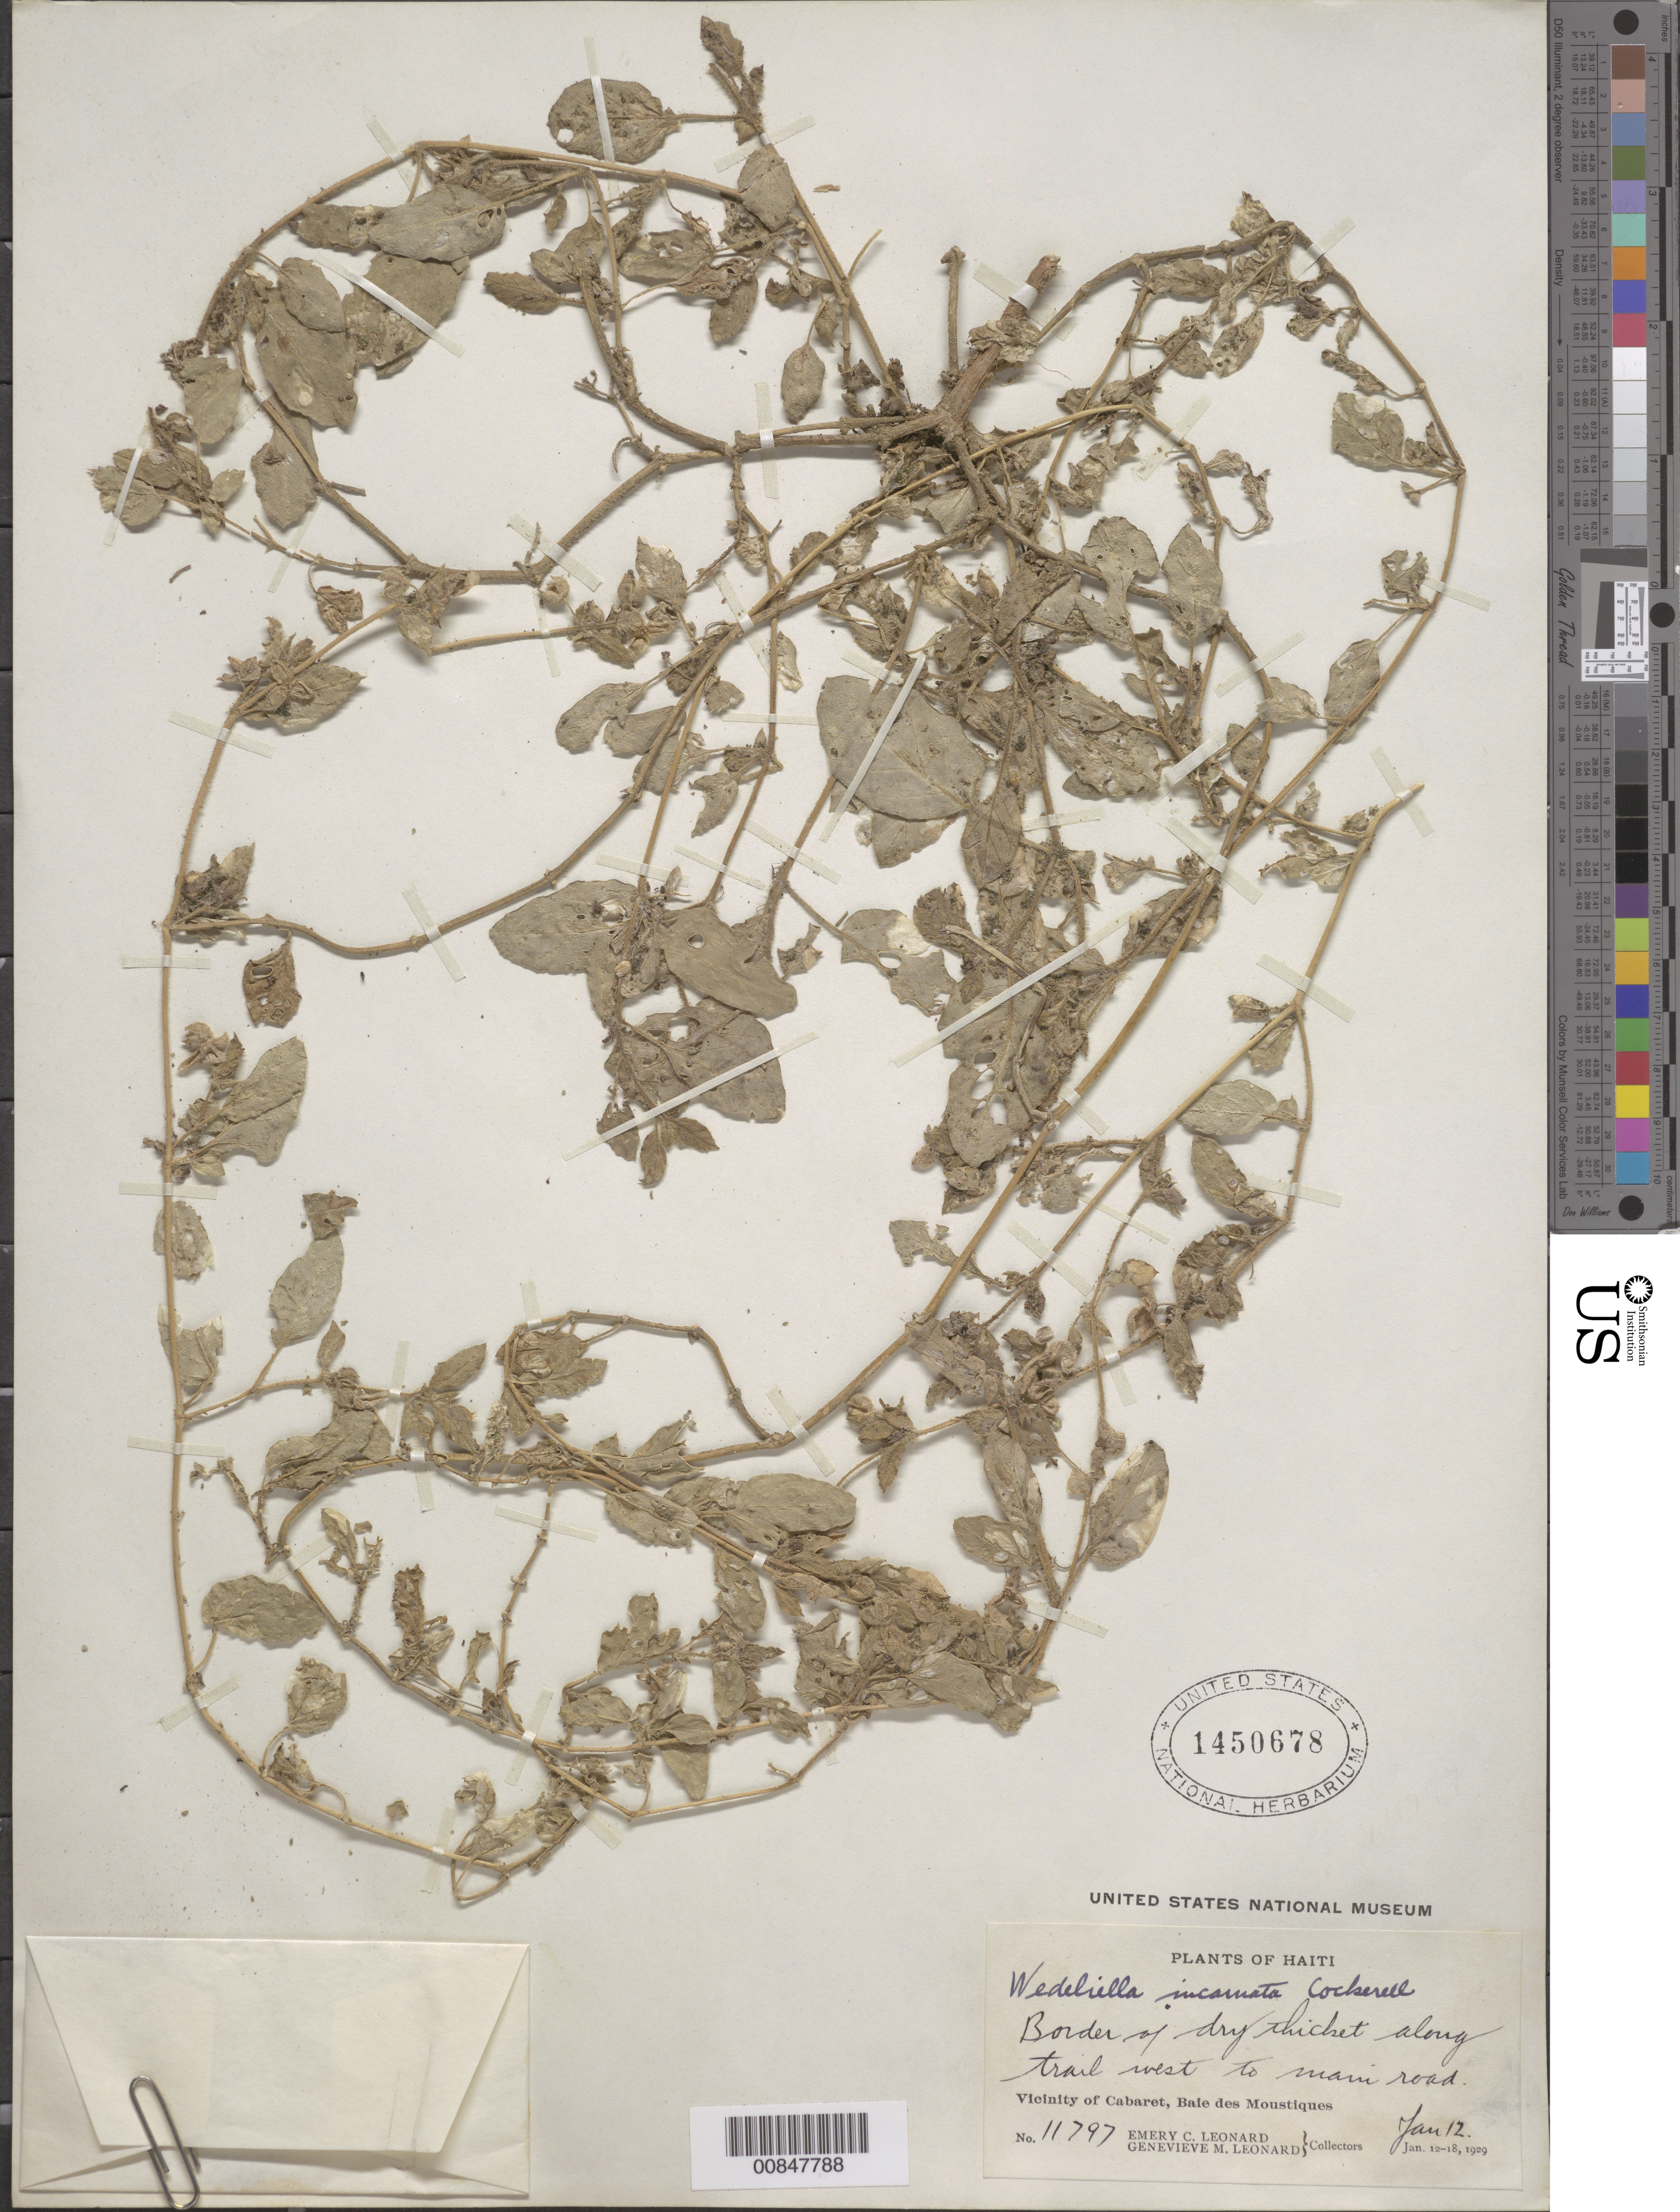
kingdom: Plantae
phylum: Tracheophyta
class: Magnoliopsida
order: Caryophyllales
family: Nyctaginaceae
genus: Allionia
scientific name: Allionia incarnata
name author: L.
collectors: E. C. Leonard & G. M. Leonard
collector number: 11797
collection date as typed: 12 Jan 1929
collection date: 1929-01-12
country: Haiti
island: Hispaniola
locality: Vicinity of Cabaret, Baie des Moustiques. Along trail west to main road.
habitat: Border of dry thicket along trail.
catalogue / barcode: US 1450678